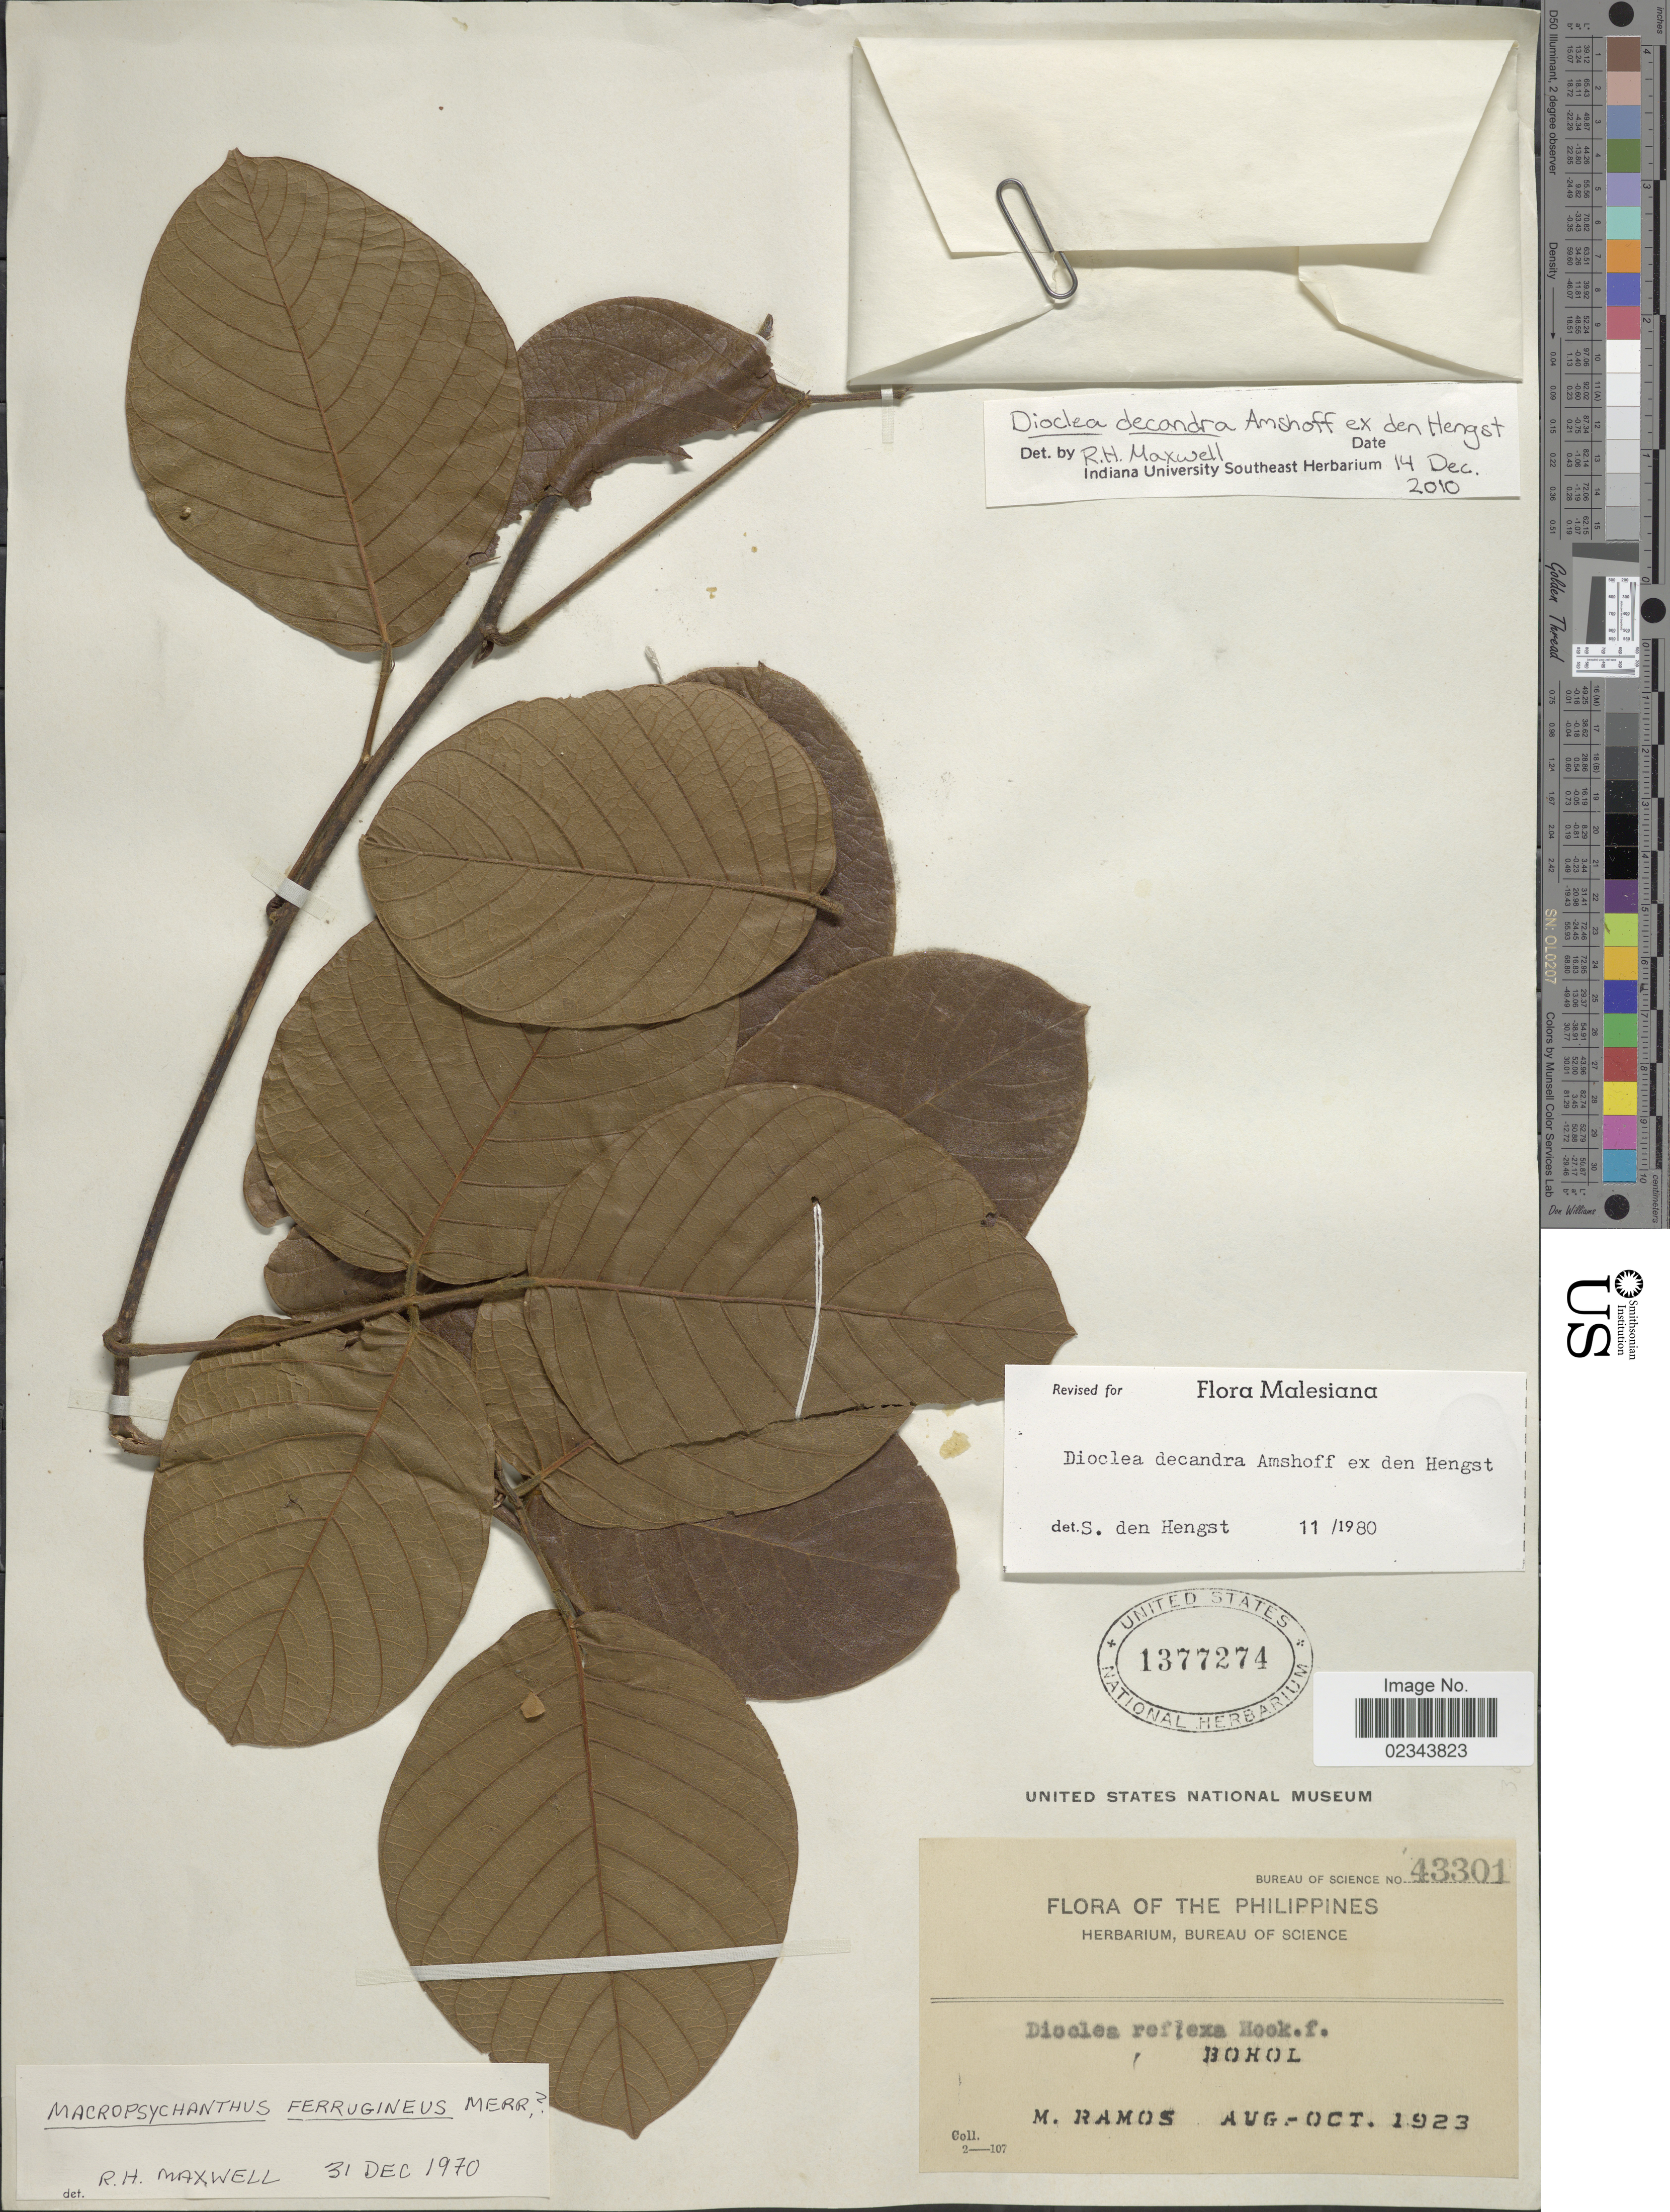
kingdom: Plantae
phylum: Tracheophyta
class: Magnoliopsida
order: Fabales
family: Fabaceae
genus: Macropsychanthus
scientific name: Macropsychanthus ferrugineus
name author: Merr.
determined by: Strong, Mark T., (BOT), Smithsonian Institution - National Museum of Natural History (UNITED STATES)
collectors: M. Ramos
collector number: Bureau of Science 43301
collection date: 1923-08/1923-10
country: Philippines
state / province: Central Visayas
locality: Bohol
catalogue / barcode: US 1377274